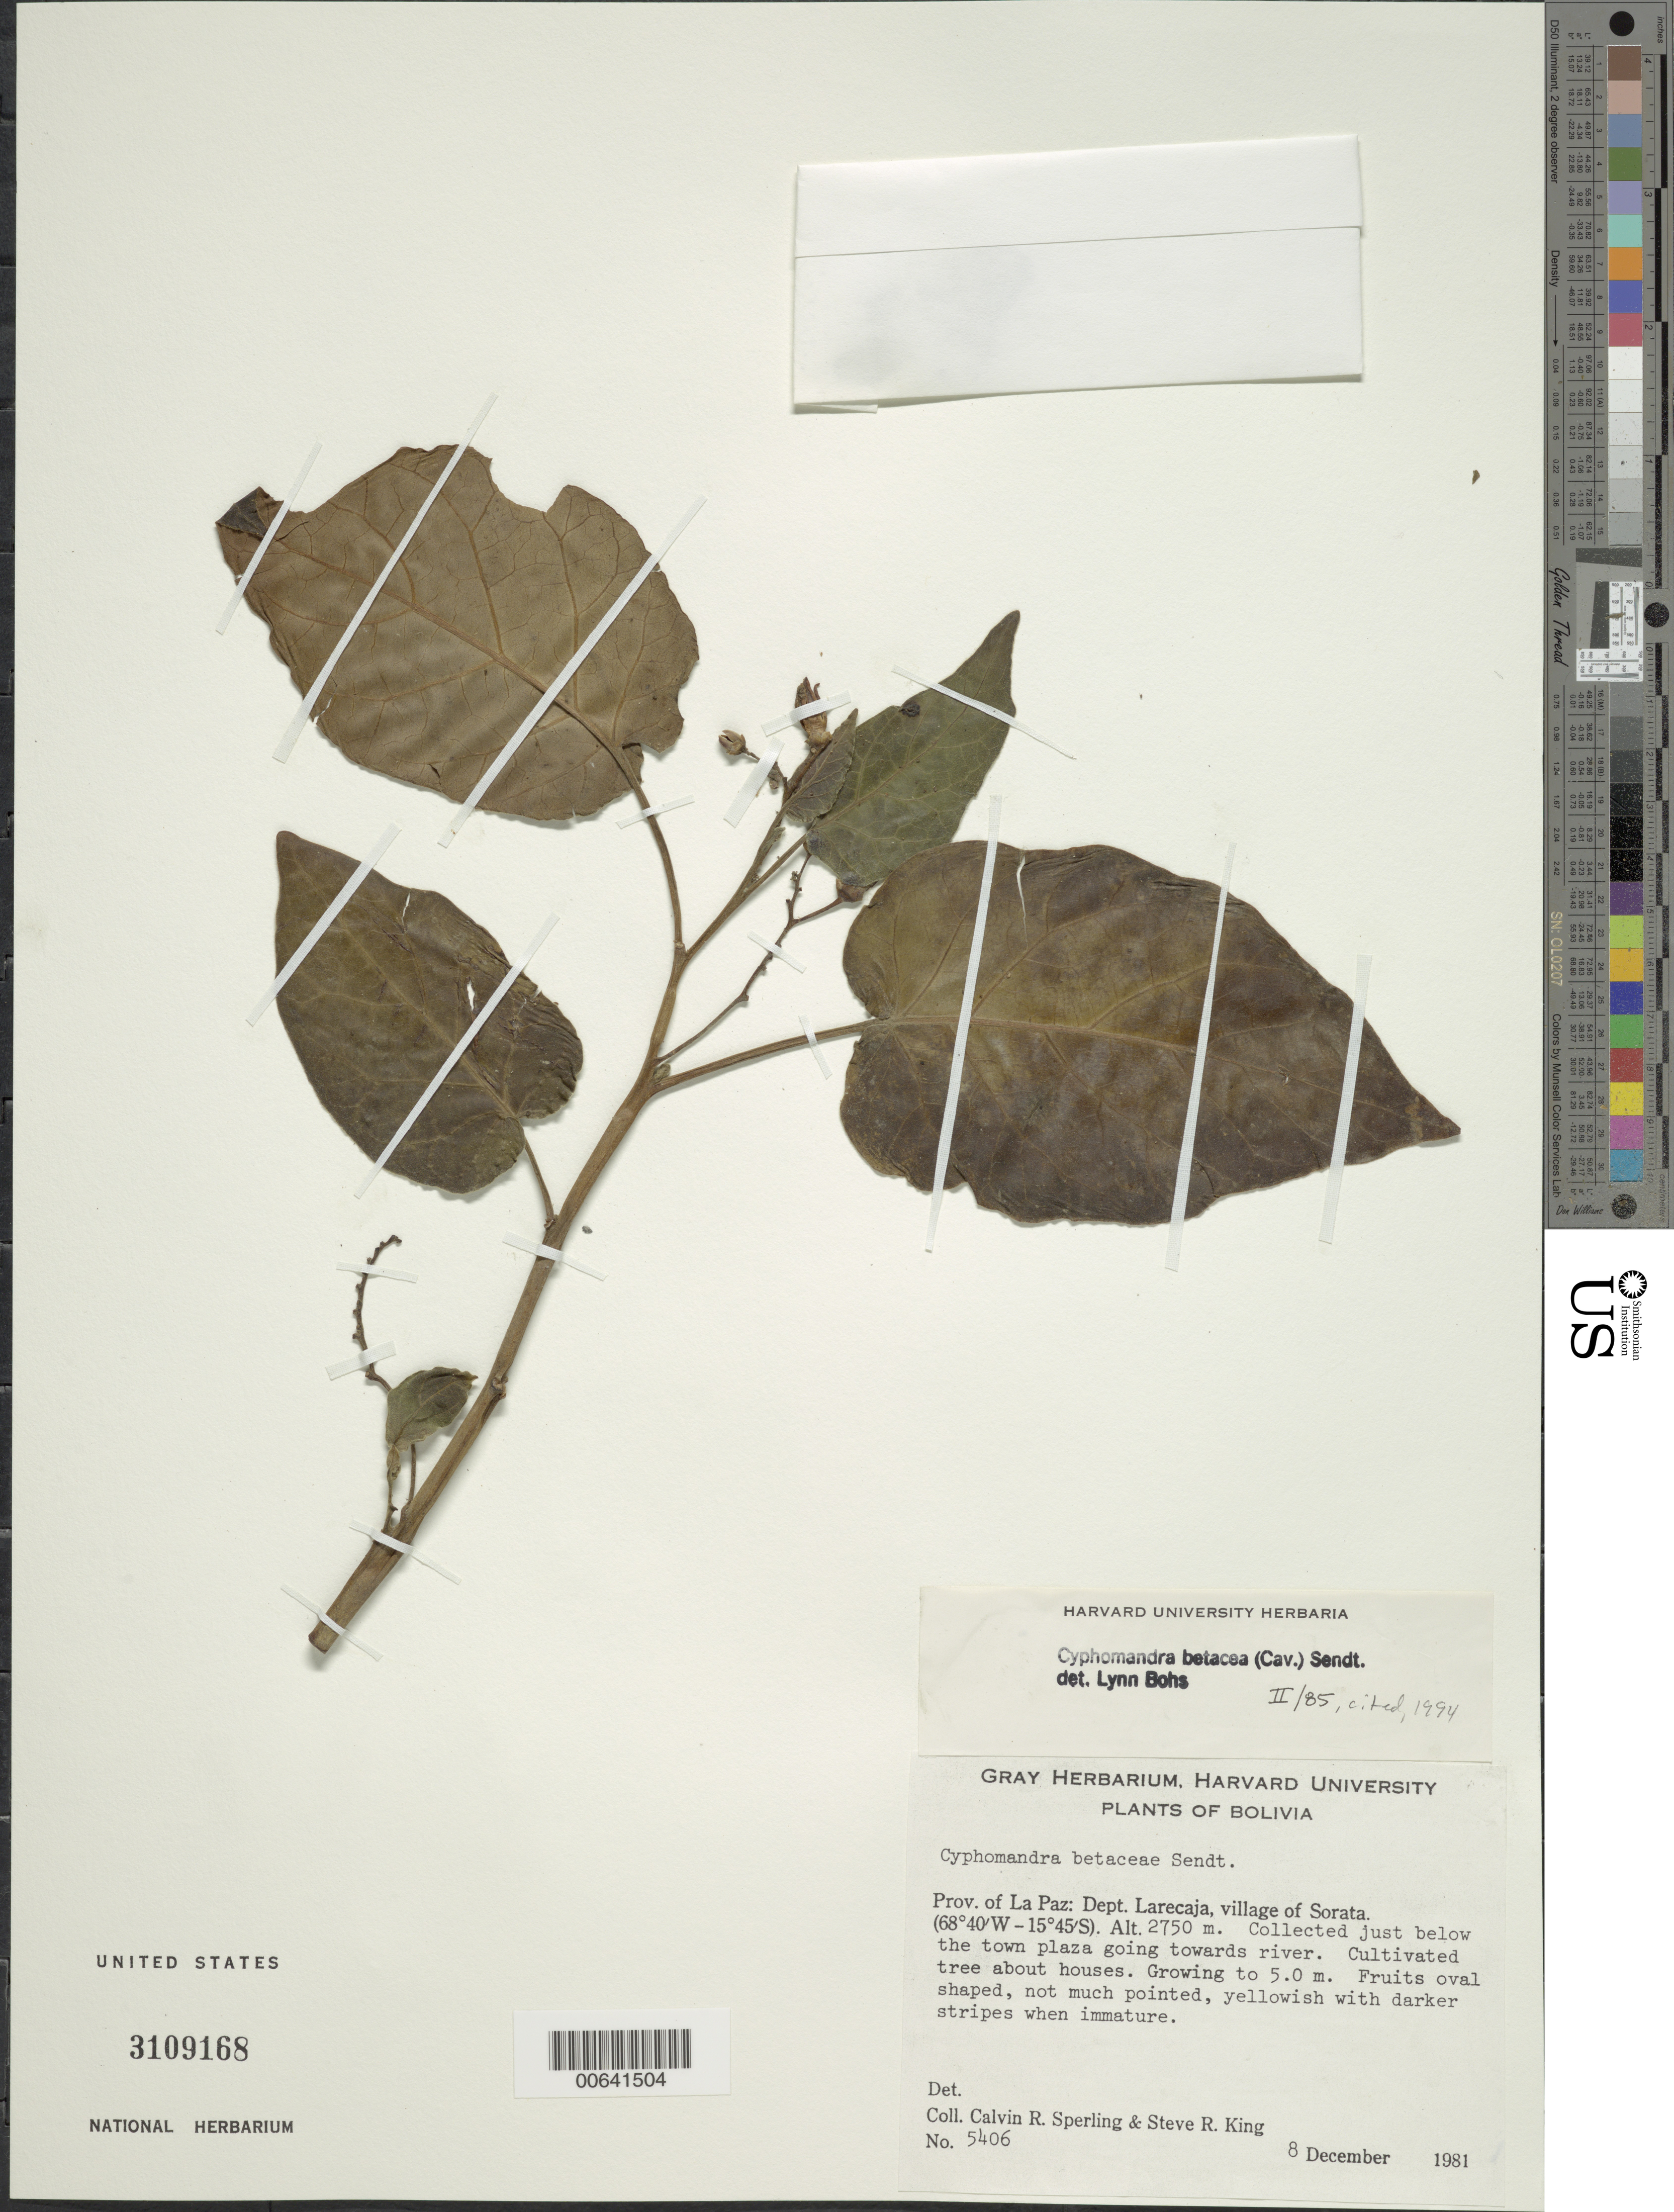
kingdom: Plantae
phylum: Tracheophyta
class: Magnoliopsida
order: Solanales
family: Solanaceae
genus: Cyphomandra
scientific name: Cyphomandra betacea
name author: (Cav.) Sendtn.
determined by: Bohs, L. A.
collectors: C. R. Sperling & S. R. King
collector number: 5406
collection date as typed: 08 Dec 1981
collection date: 1981-12-08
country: Bolivia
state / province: La Paz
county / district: Larecaja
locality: Pueblo de Sorata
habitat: Arbol cultivado cerca de casas.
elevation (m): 2750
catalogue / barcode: US 3109165